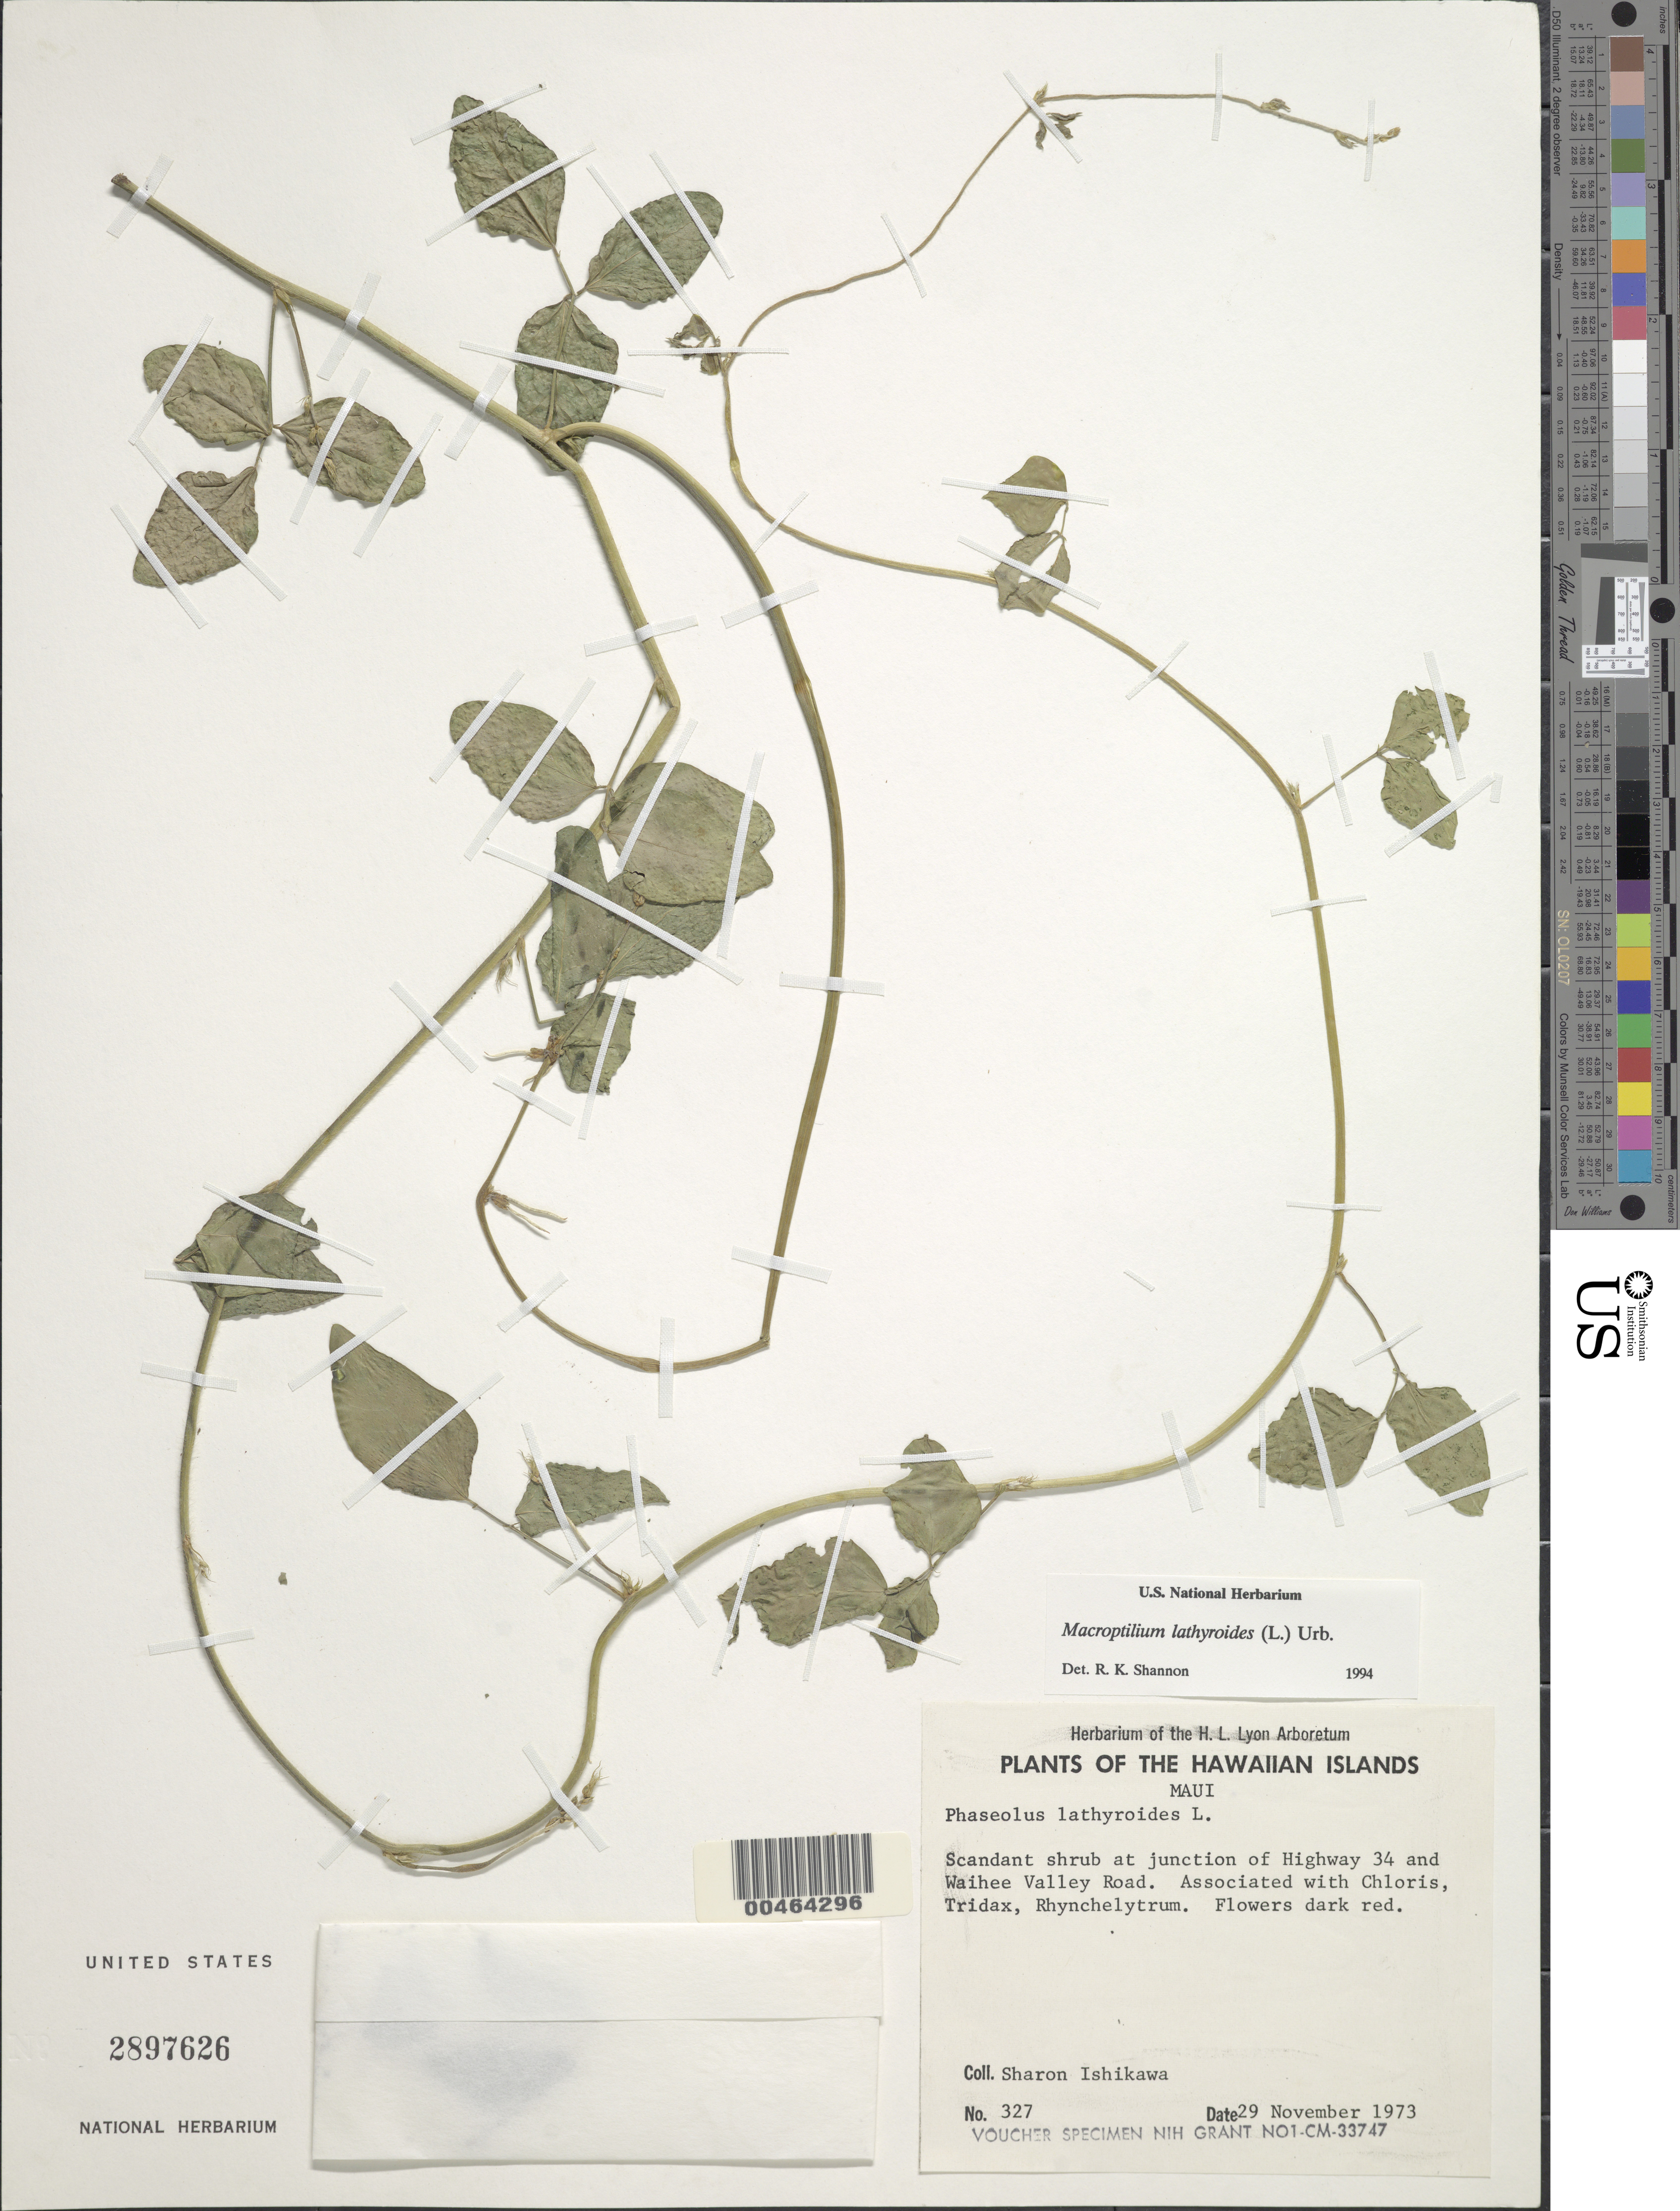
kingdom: Plantae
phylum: Tracheophyta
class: Magnoliopsida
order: Fabales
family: Fabaceae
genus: Macroptilium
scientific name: Macroptilium lathyroides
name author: (L.) Urb.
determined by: Shannon, R. K., (UNITED STATES)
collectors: S. S. Ishikawa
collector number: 327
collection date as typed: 29 Nov 1973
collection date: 1973-11-29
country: United States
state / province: Hawaii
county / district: Maui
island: Maui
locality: At junction of Highway 34 and Waihee Valley Road.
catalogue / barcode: US 2897626